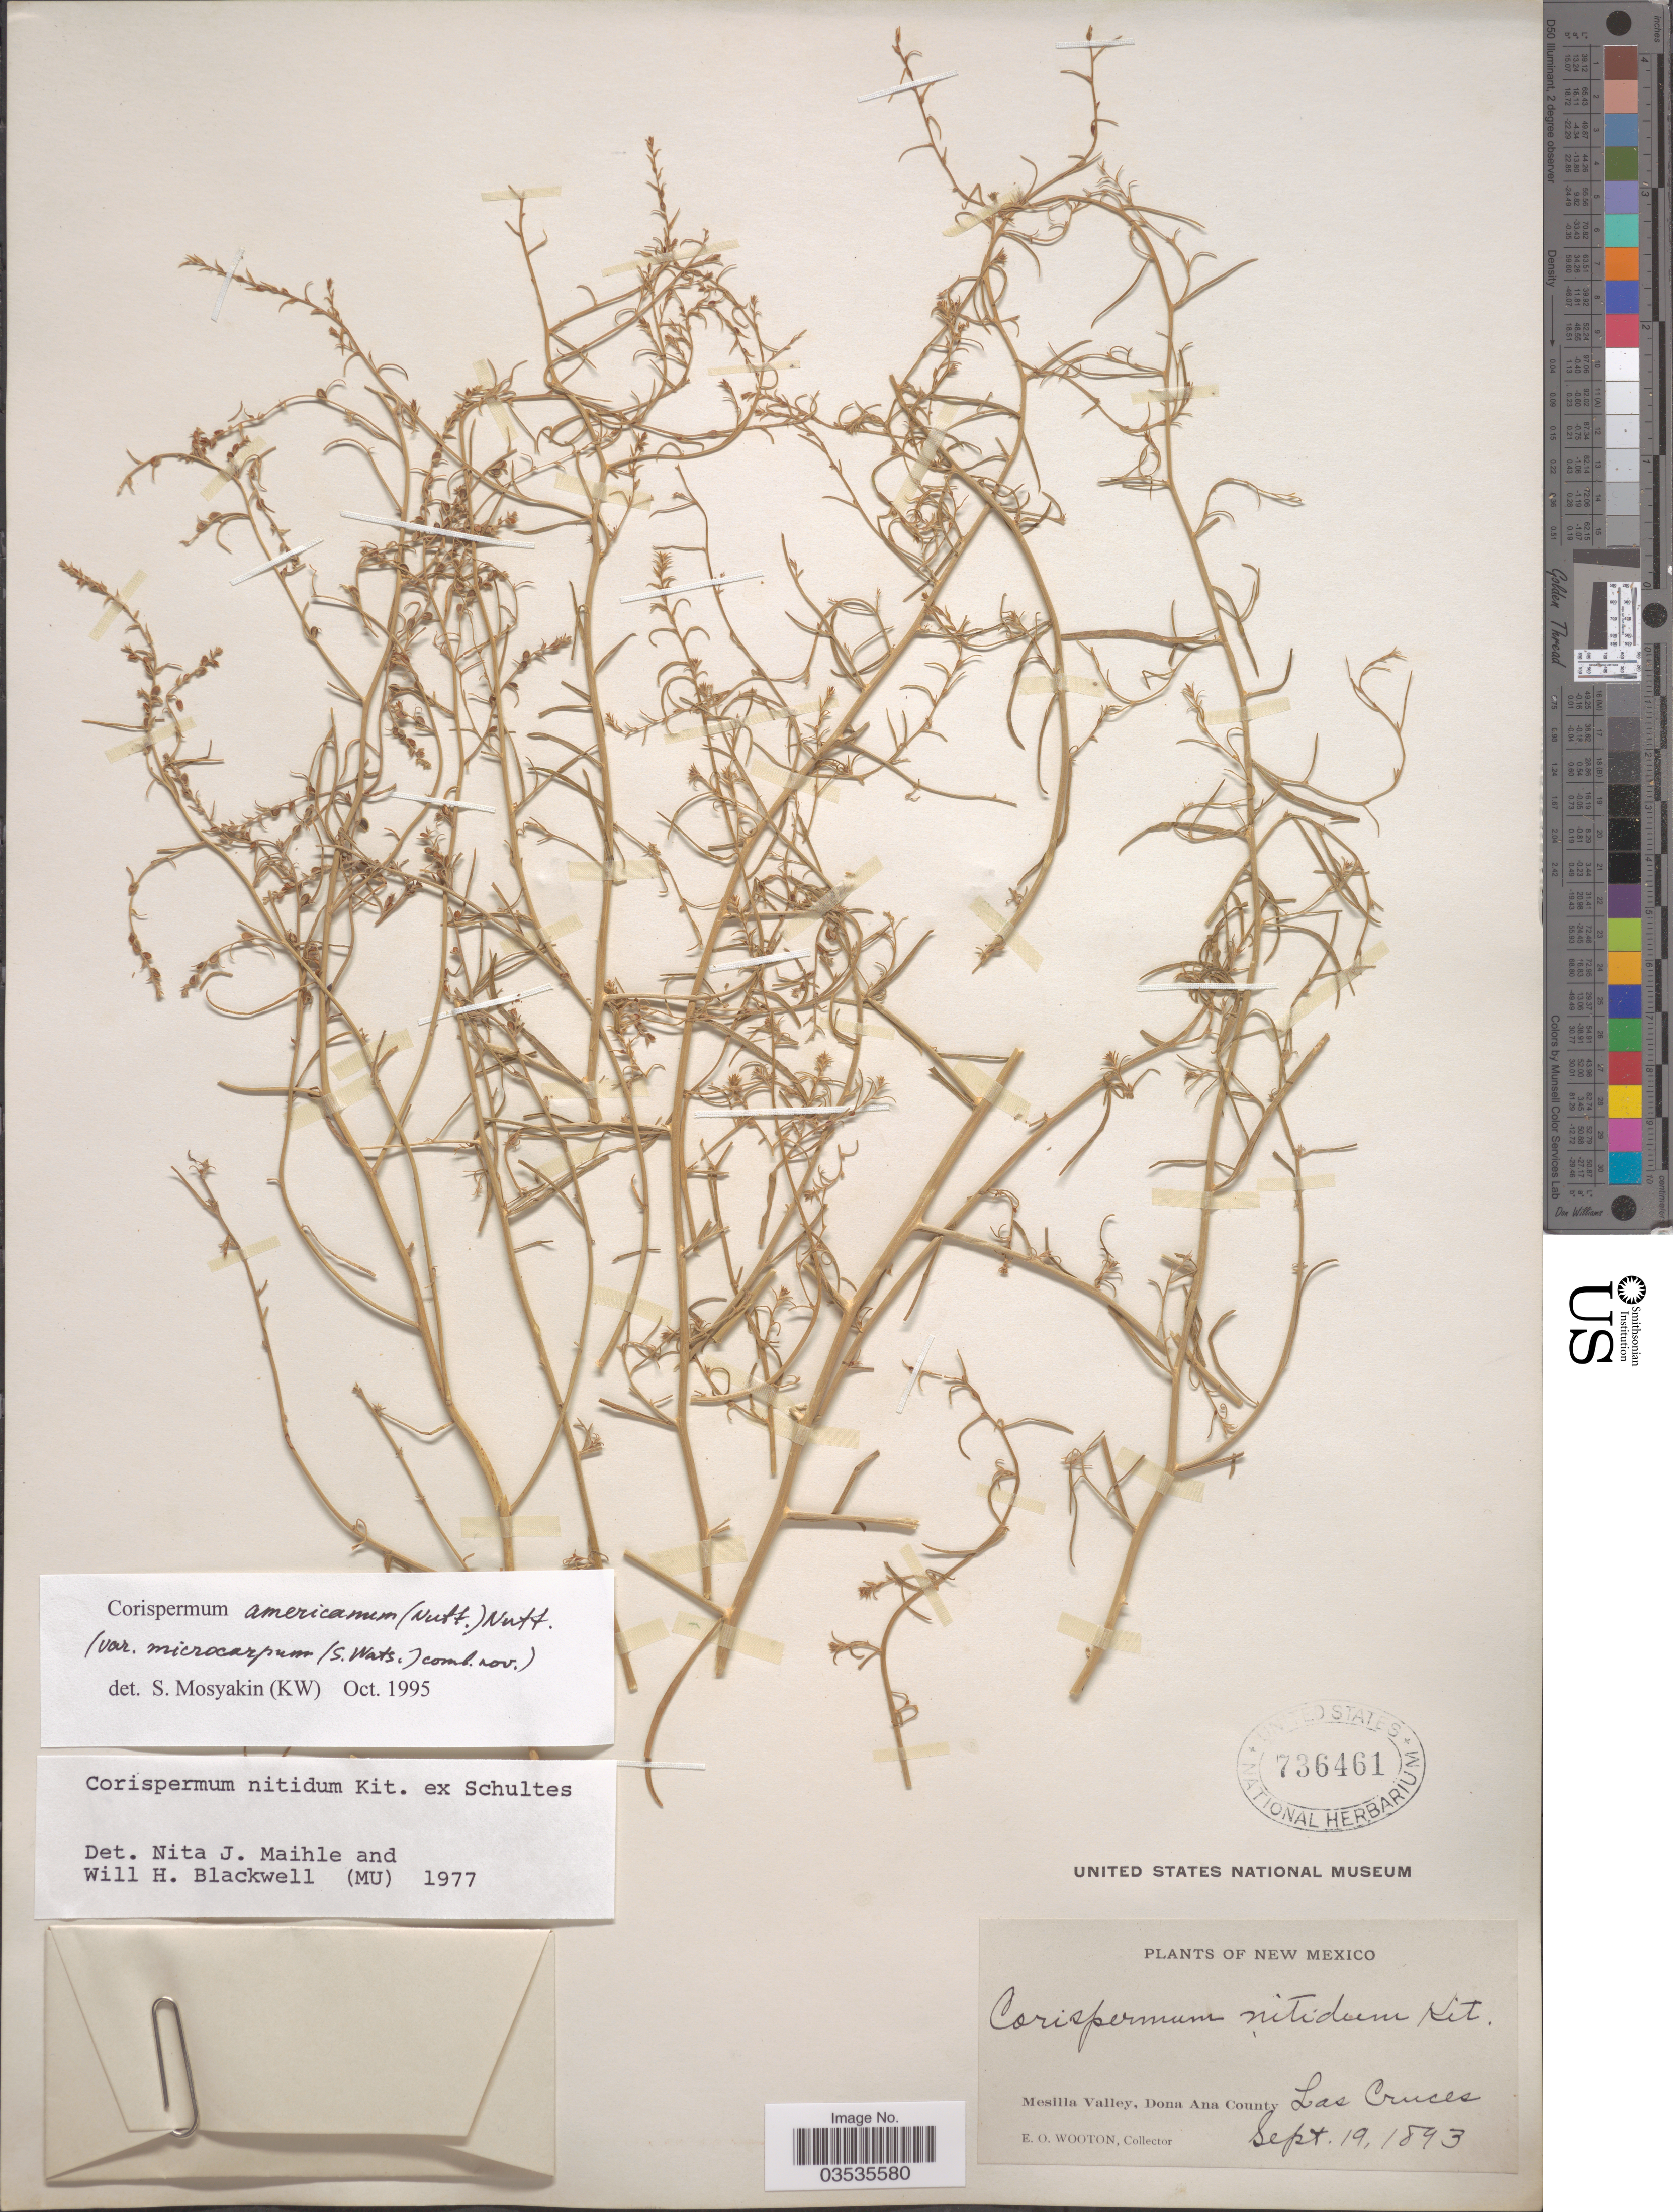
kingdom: Plantae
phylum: Tracheophyta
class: Magnoliopsida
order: Caryophyllales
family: Amaranthaceae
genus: Corispermum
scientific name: Corispermum americanum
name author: (Nutt.) Nutt.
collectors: E. O. Wooton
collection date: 1893-09-19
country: United States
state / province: New Mexico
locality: Mesilla Valley, Dona Ana County. Las Cruces.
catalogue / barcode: US 736461